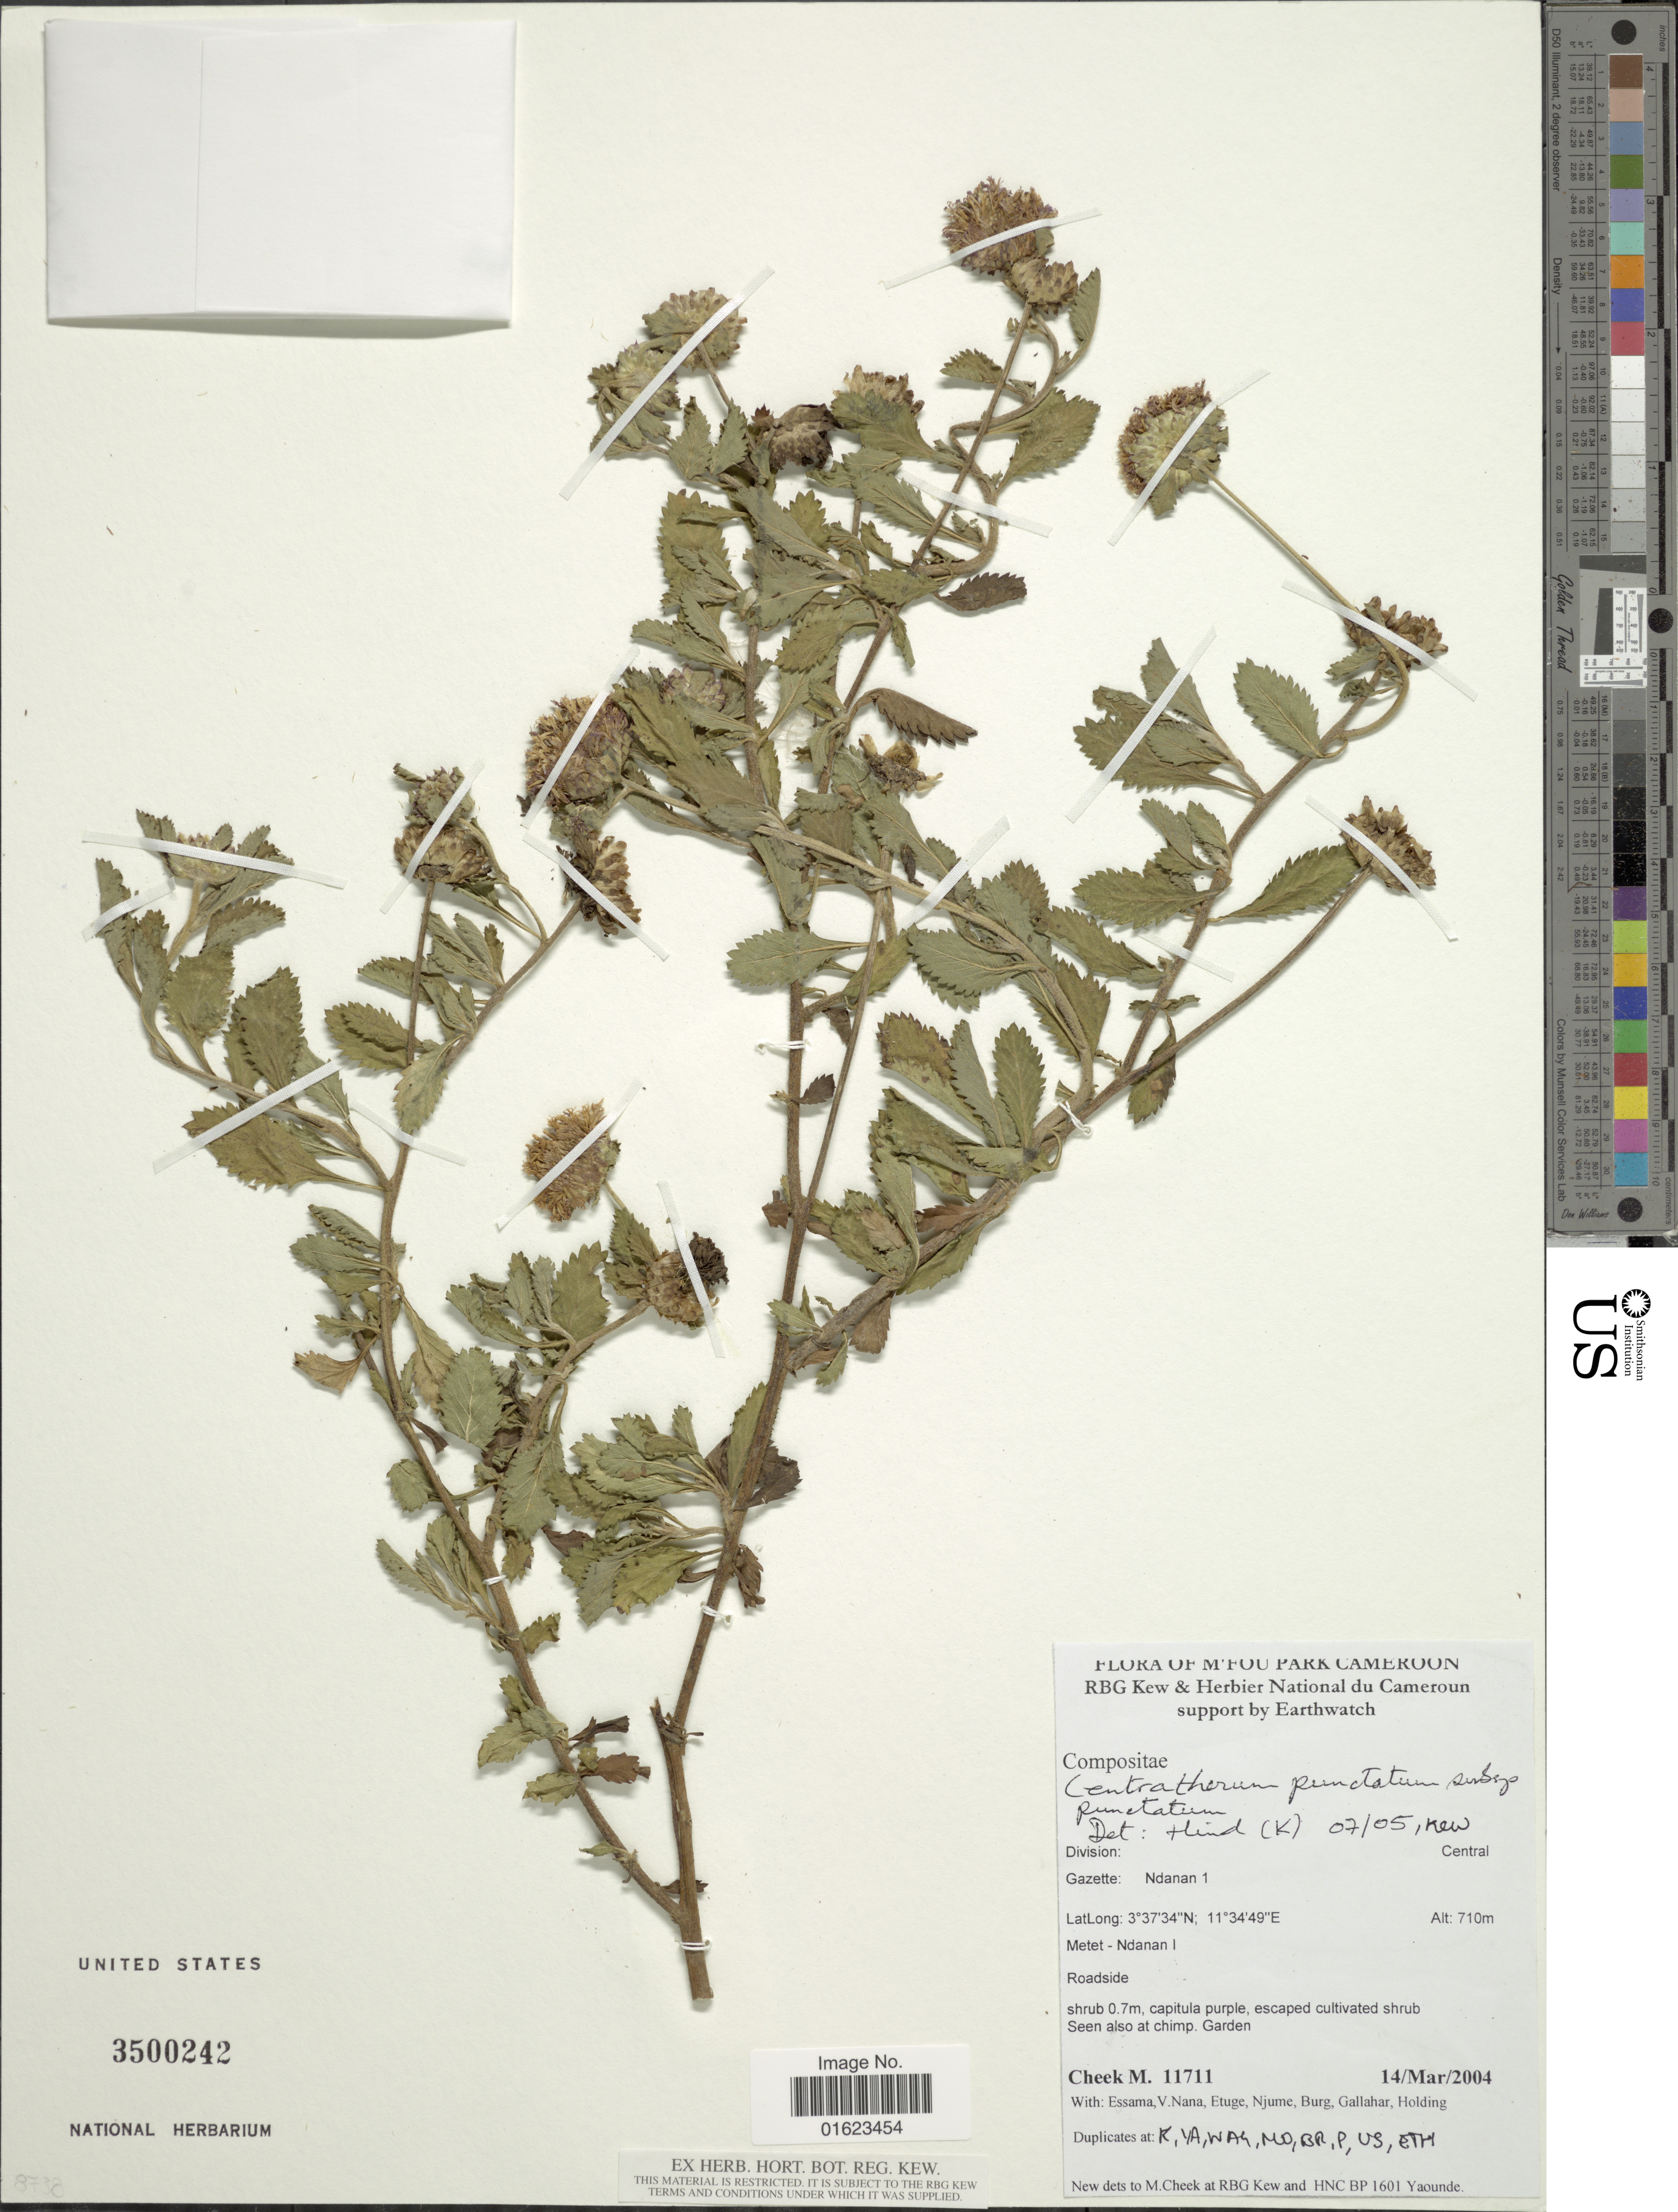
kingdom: Plantae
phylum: Tracheophyta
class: Magnoliopsida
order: Asterales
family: Asteraceae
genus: Centratherum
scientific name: Centratherum punctatum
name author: Cass.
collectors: M. Cheek, Essama, V. Nana, Etuge & et al.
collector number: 11711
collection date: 2004-03-14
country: Cameroon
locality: M'Fou Park Cameroon. Division: Central, Gazette: Ndanan 1.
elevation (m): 710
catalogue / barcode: US 3500242